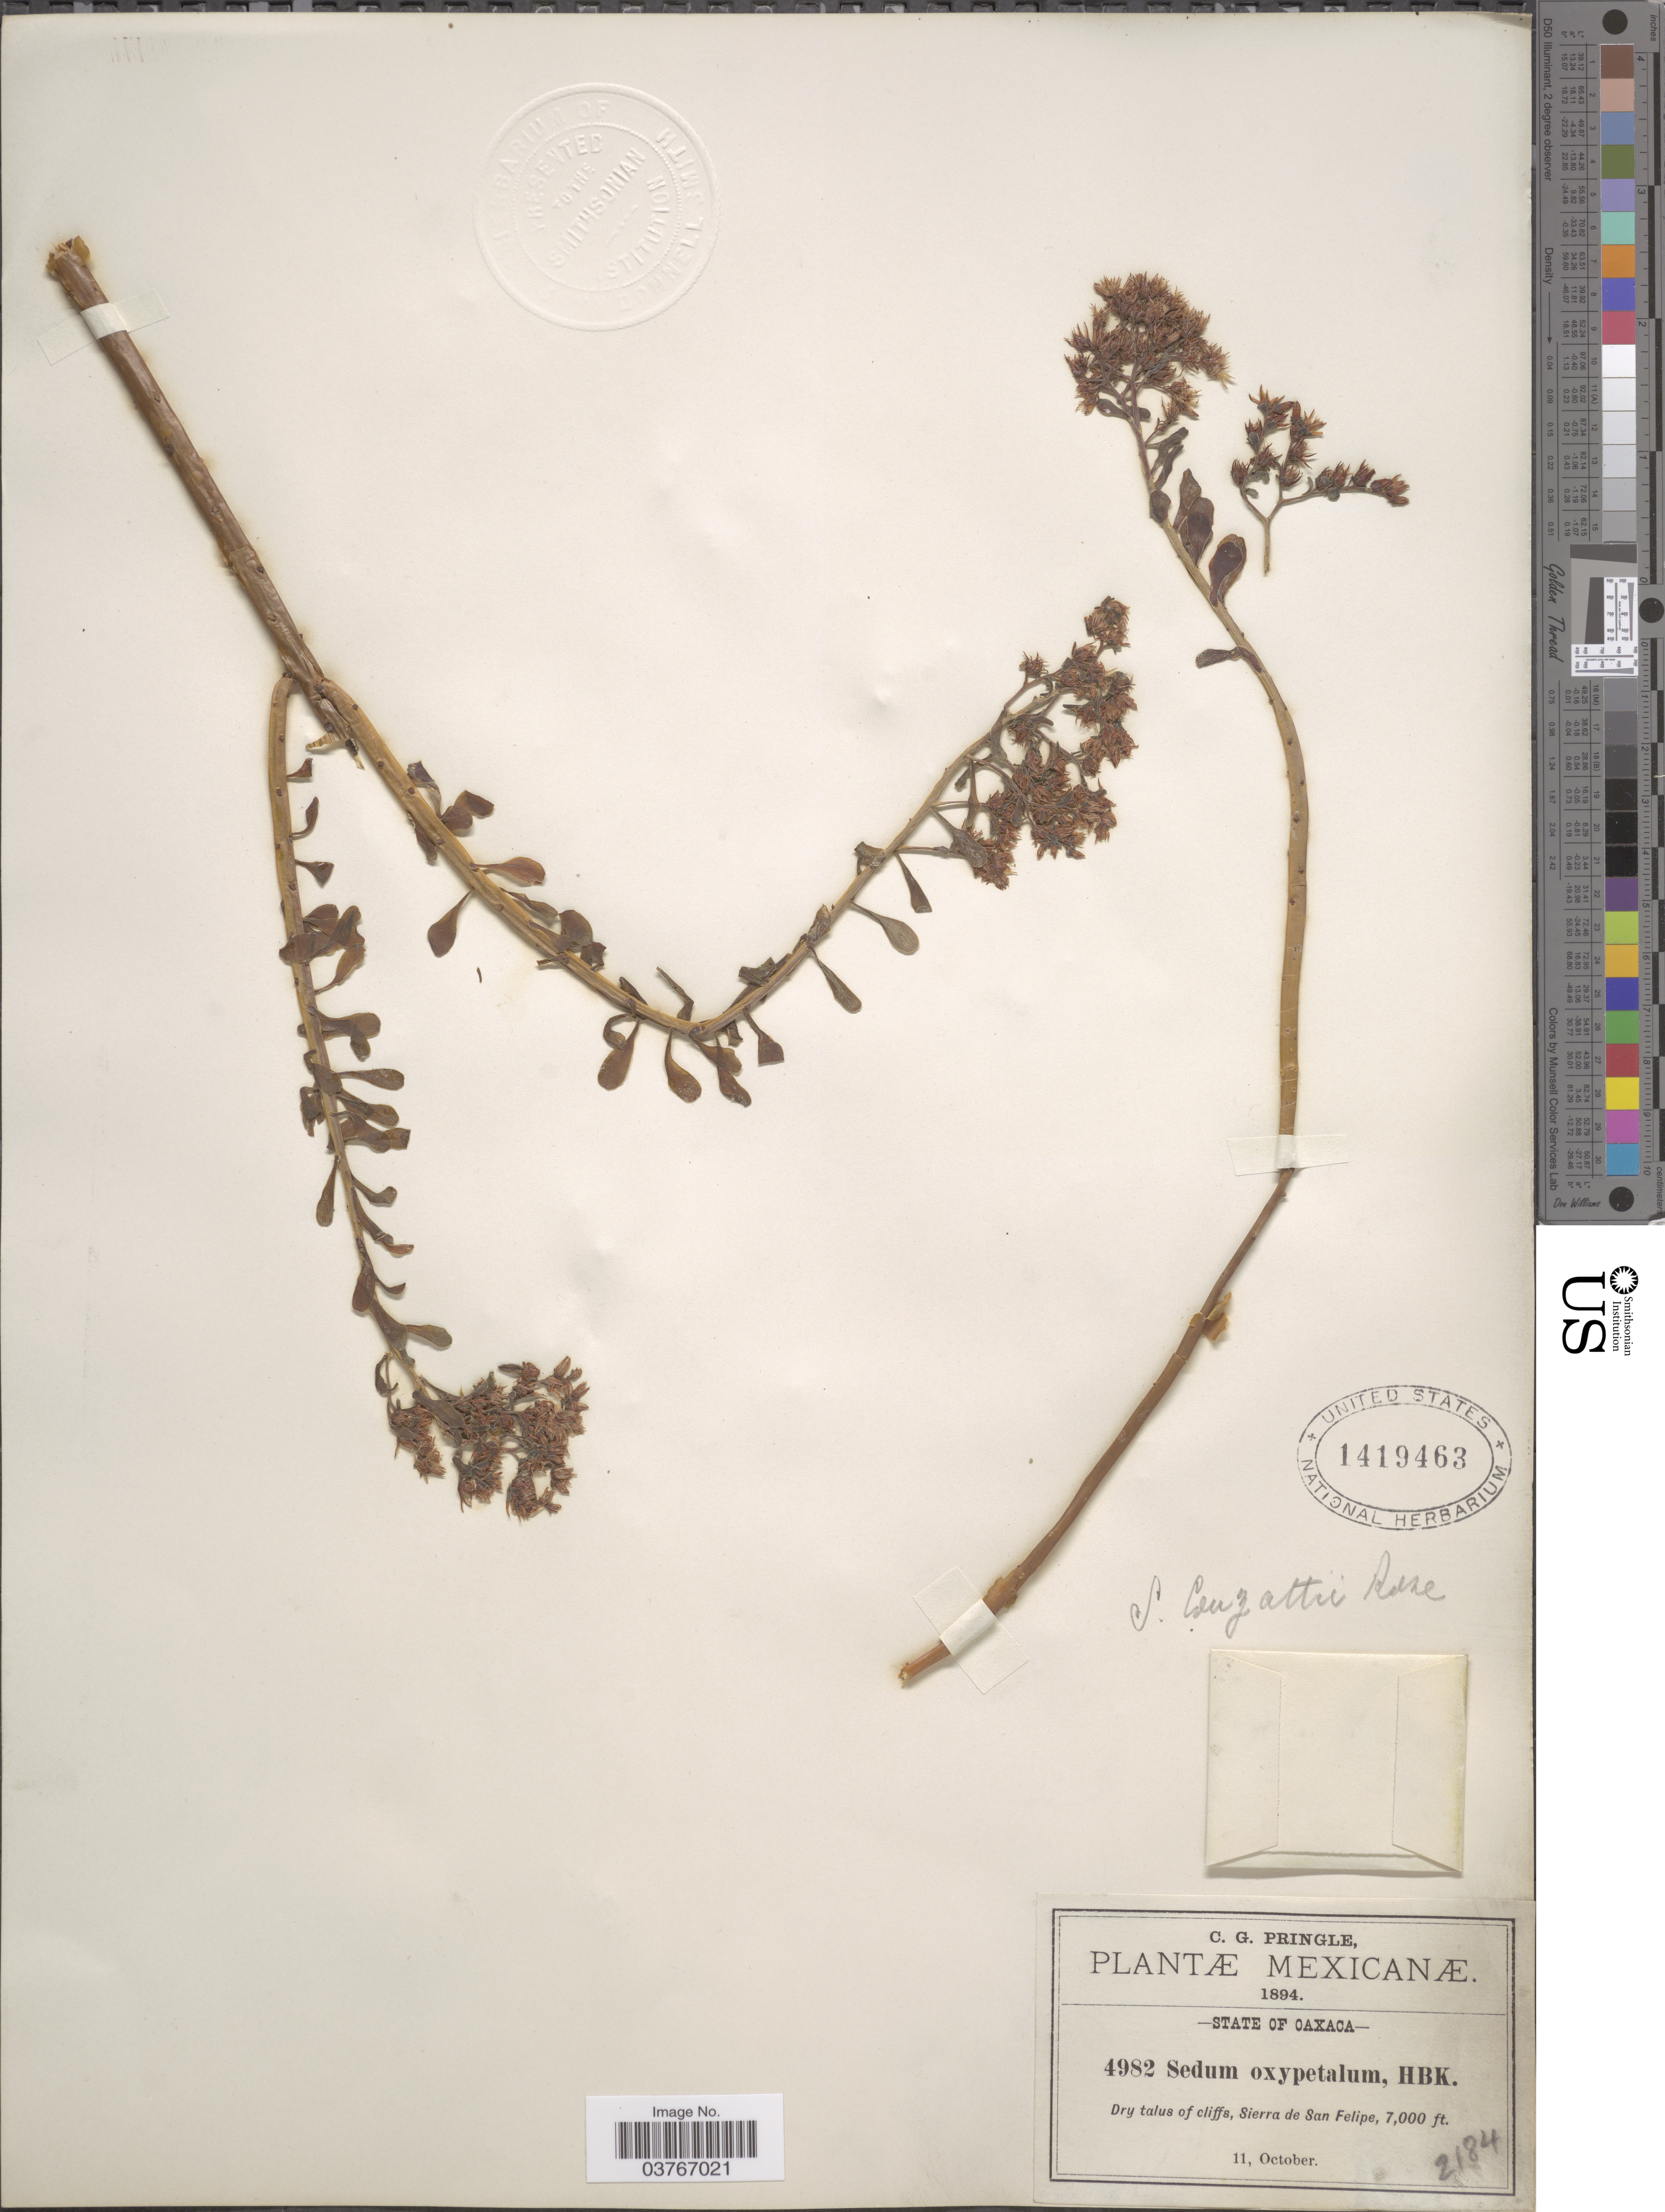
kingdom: Plantae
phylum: Tracheophyta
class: Magnoliopsida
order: Saxifragales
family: Crassulaceae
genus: Sedum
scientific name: Sedum conzattii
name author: Rose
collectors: C. G. Pringle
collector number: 4982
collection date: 1894-10-11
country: Mexico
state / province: Oaxaca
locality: Dry talus of cliffs, Sierra de San Felipe.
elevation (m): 2134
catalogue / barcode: US 1419463